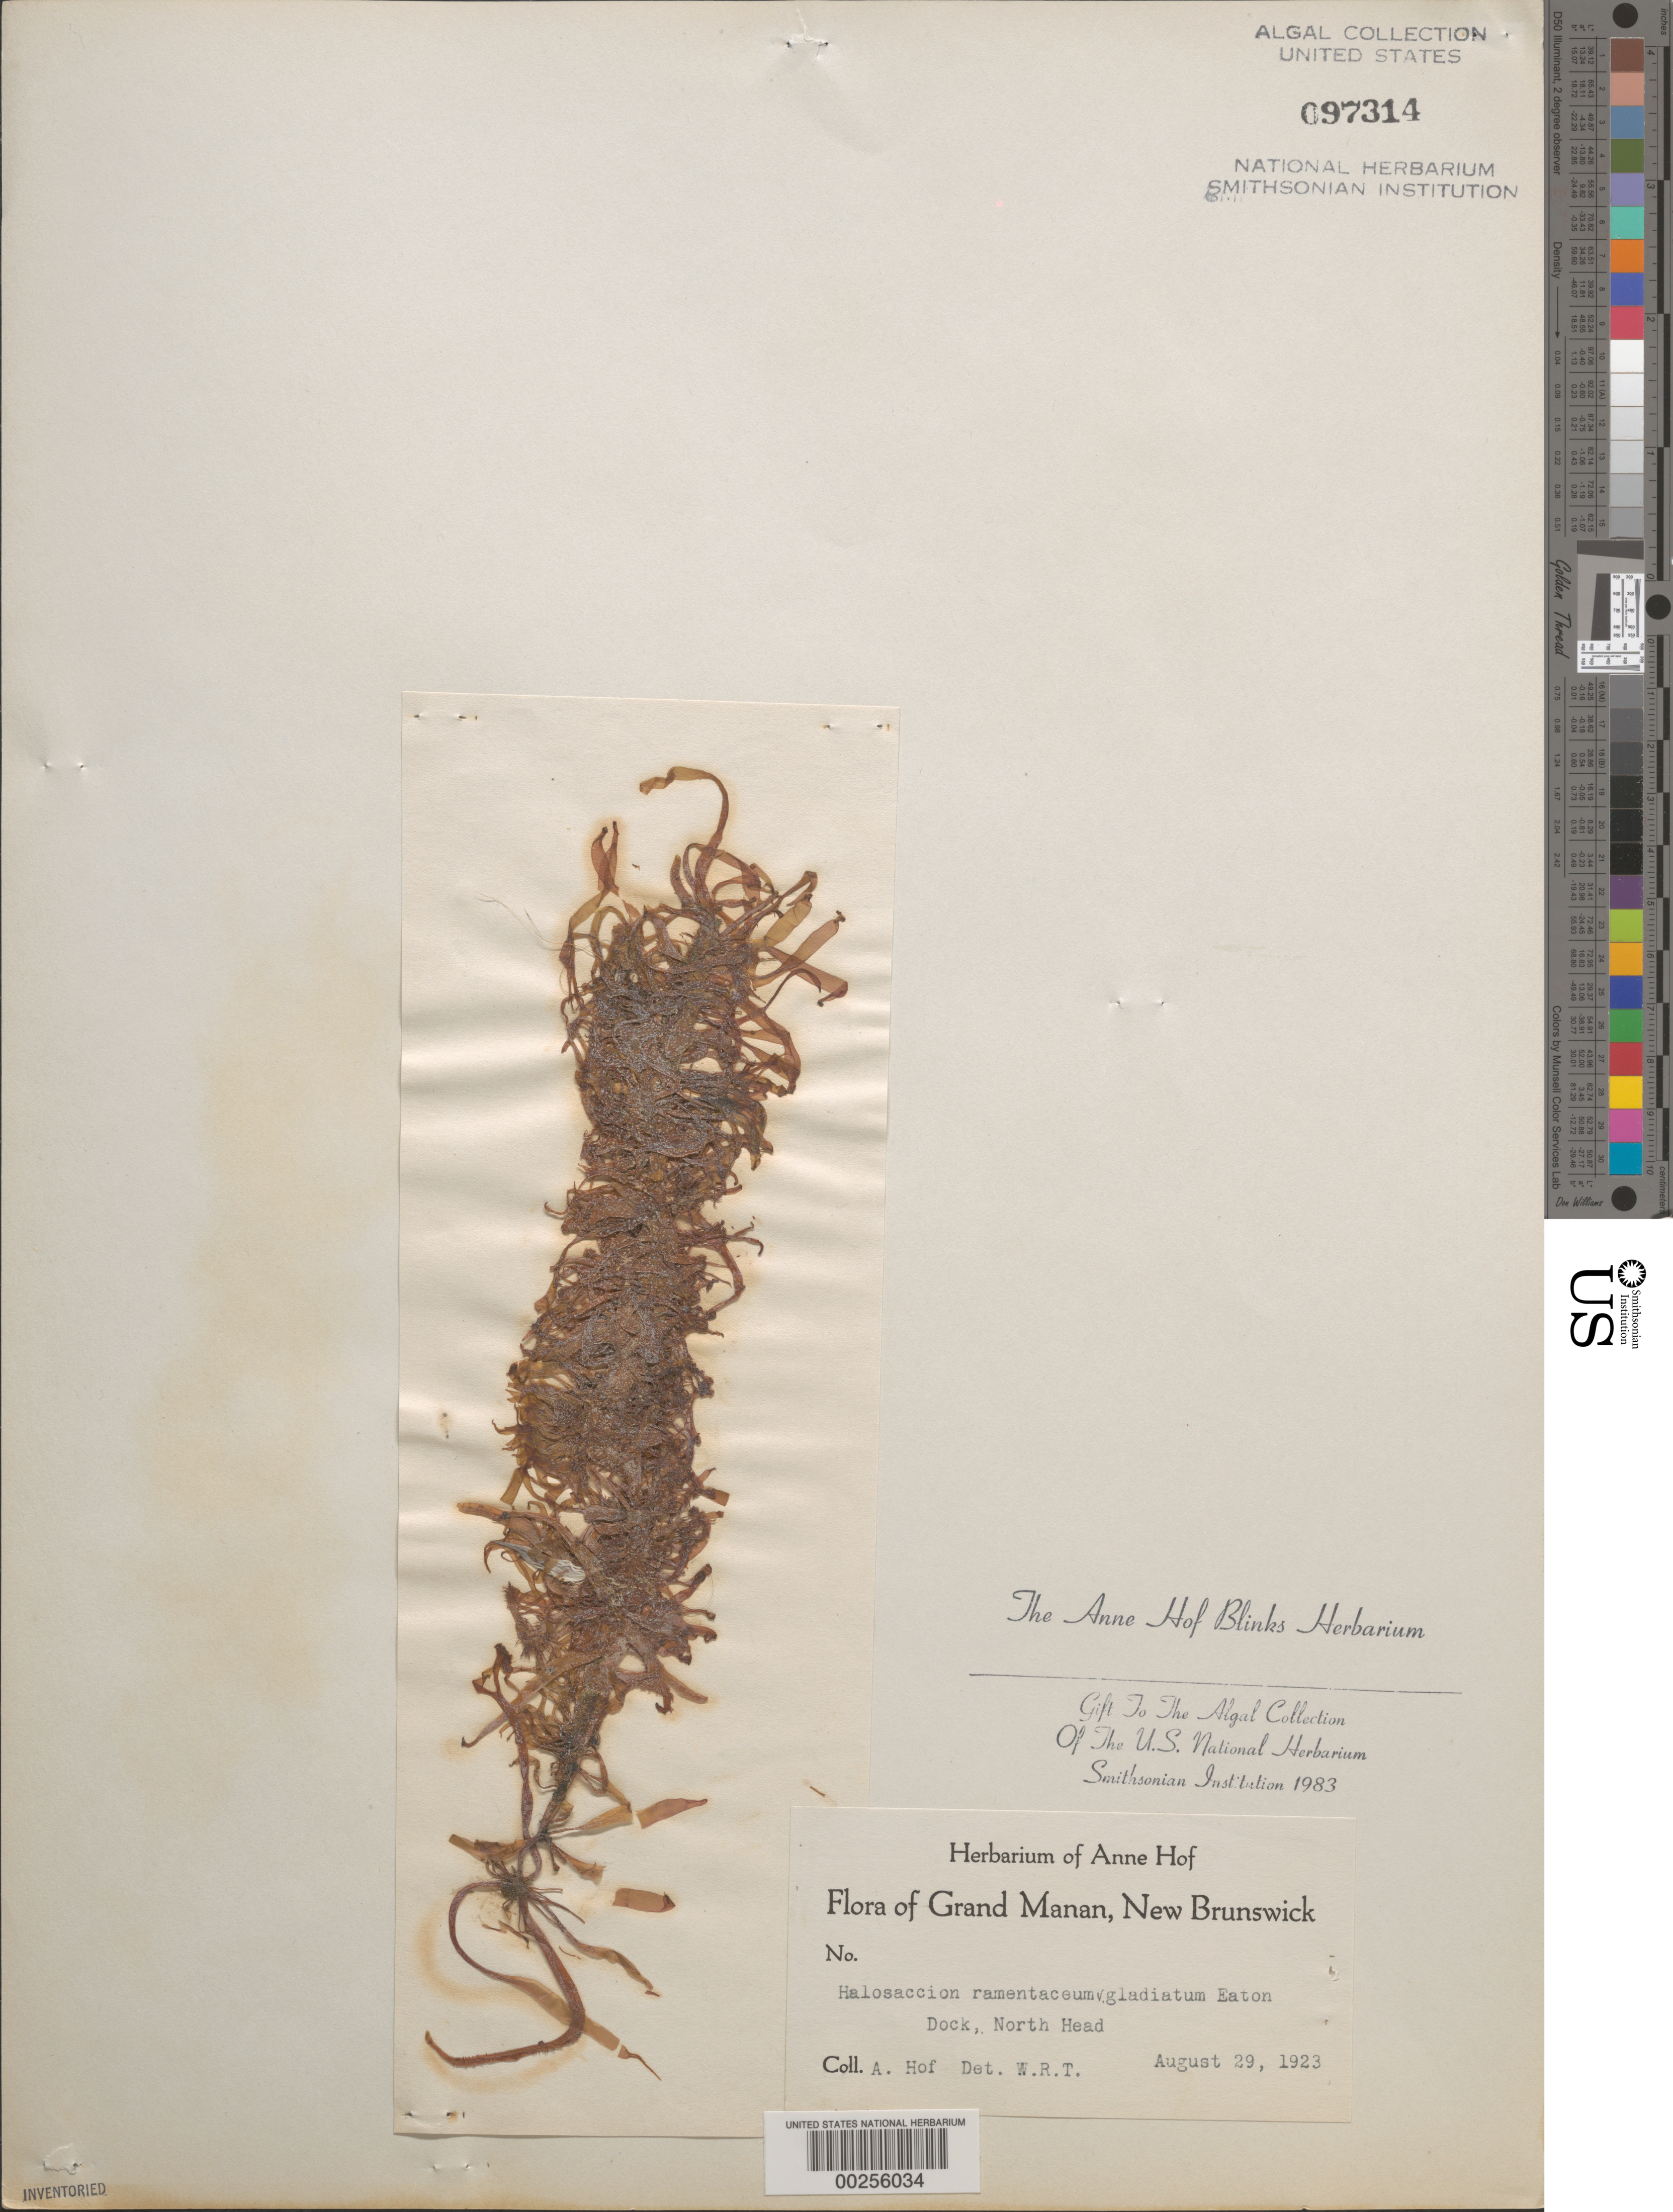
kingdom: Plantae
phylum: Rhodophyta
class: Florideophyceae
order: Palmariales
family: Palmariaceae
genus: Devaleraea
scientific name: Devaleraea ramentacea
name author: (L.) Guiry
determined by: Algae name updating Project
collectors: A. Blinks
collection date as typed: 29 Aug 1923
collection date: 1923-08-29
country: Canada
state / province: New Brunswick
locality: Grand manan, north head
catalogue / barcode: US 97314